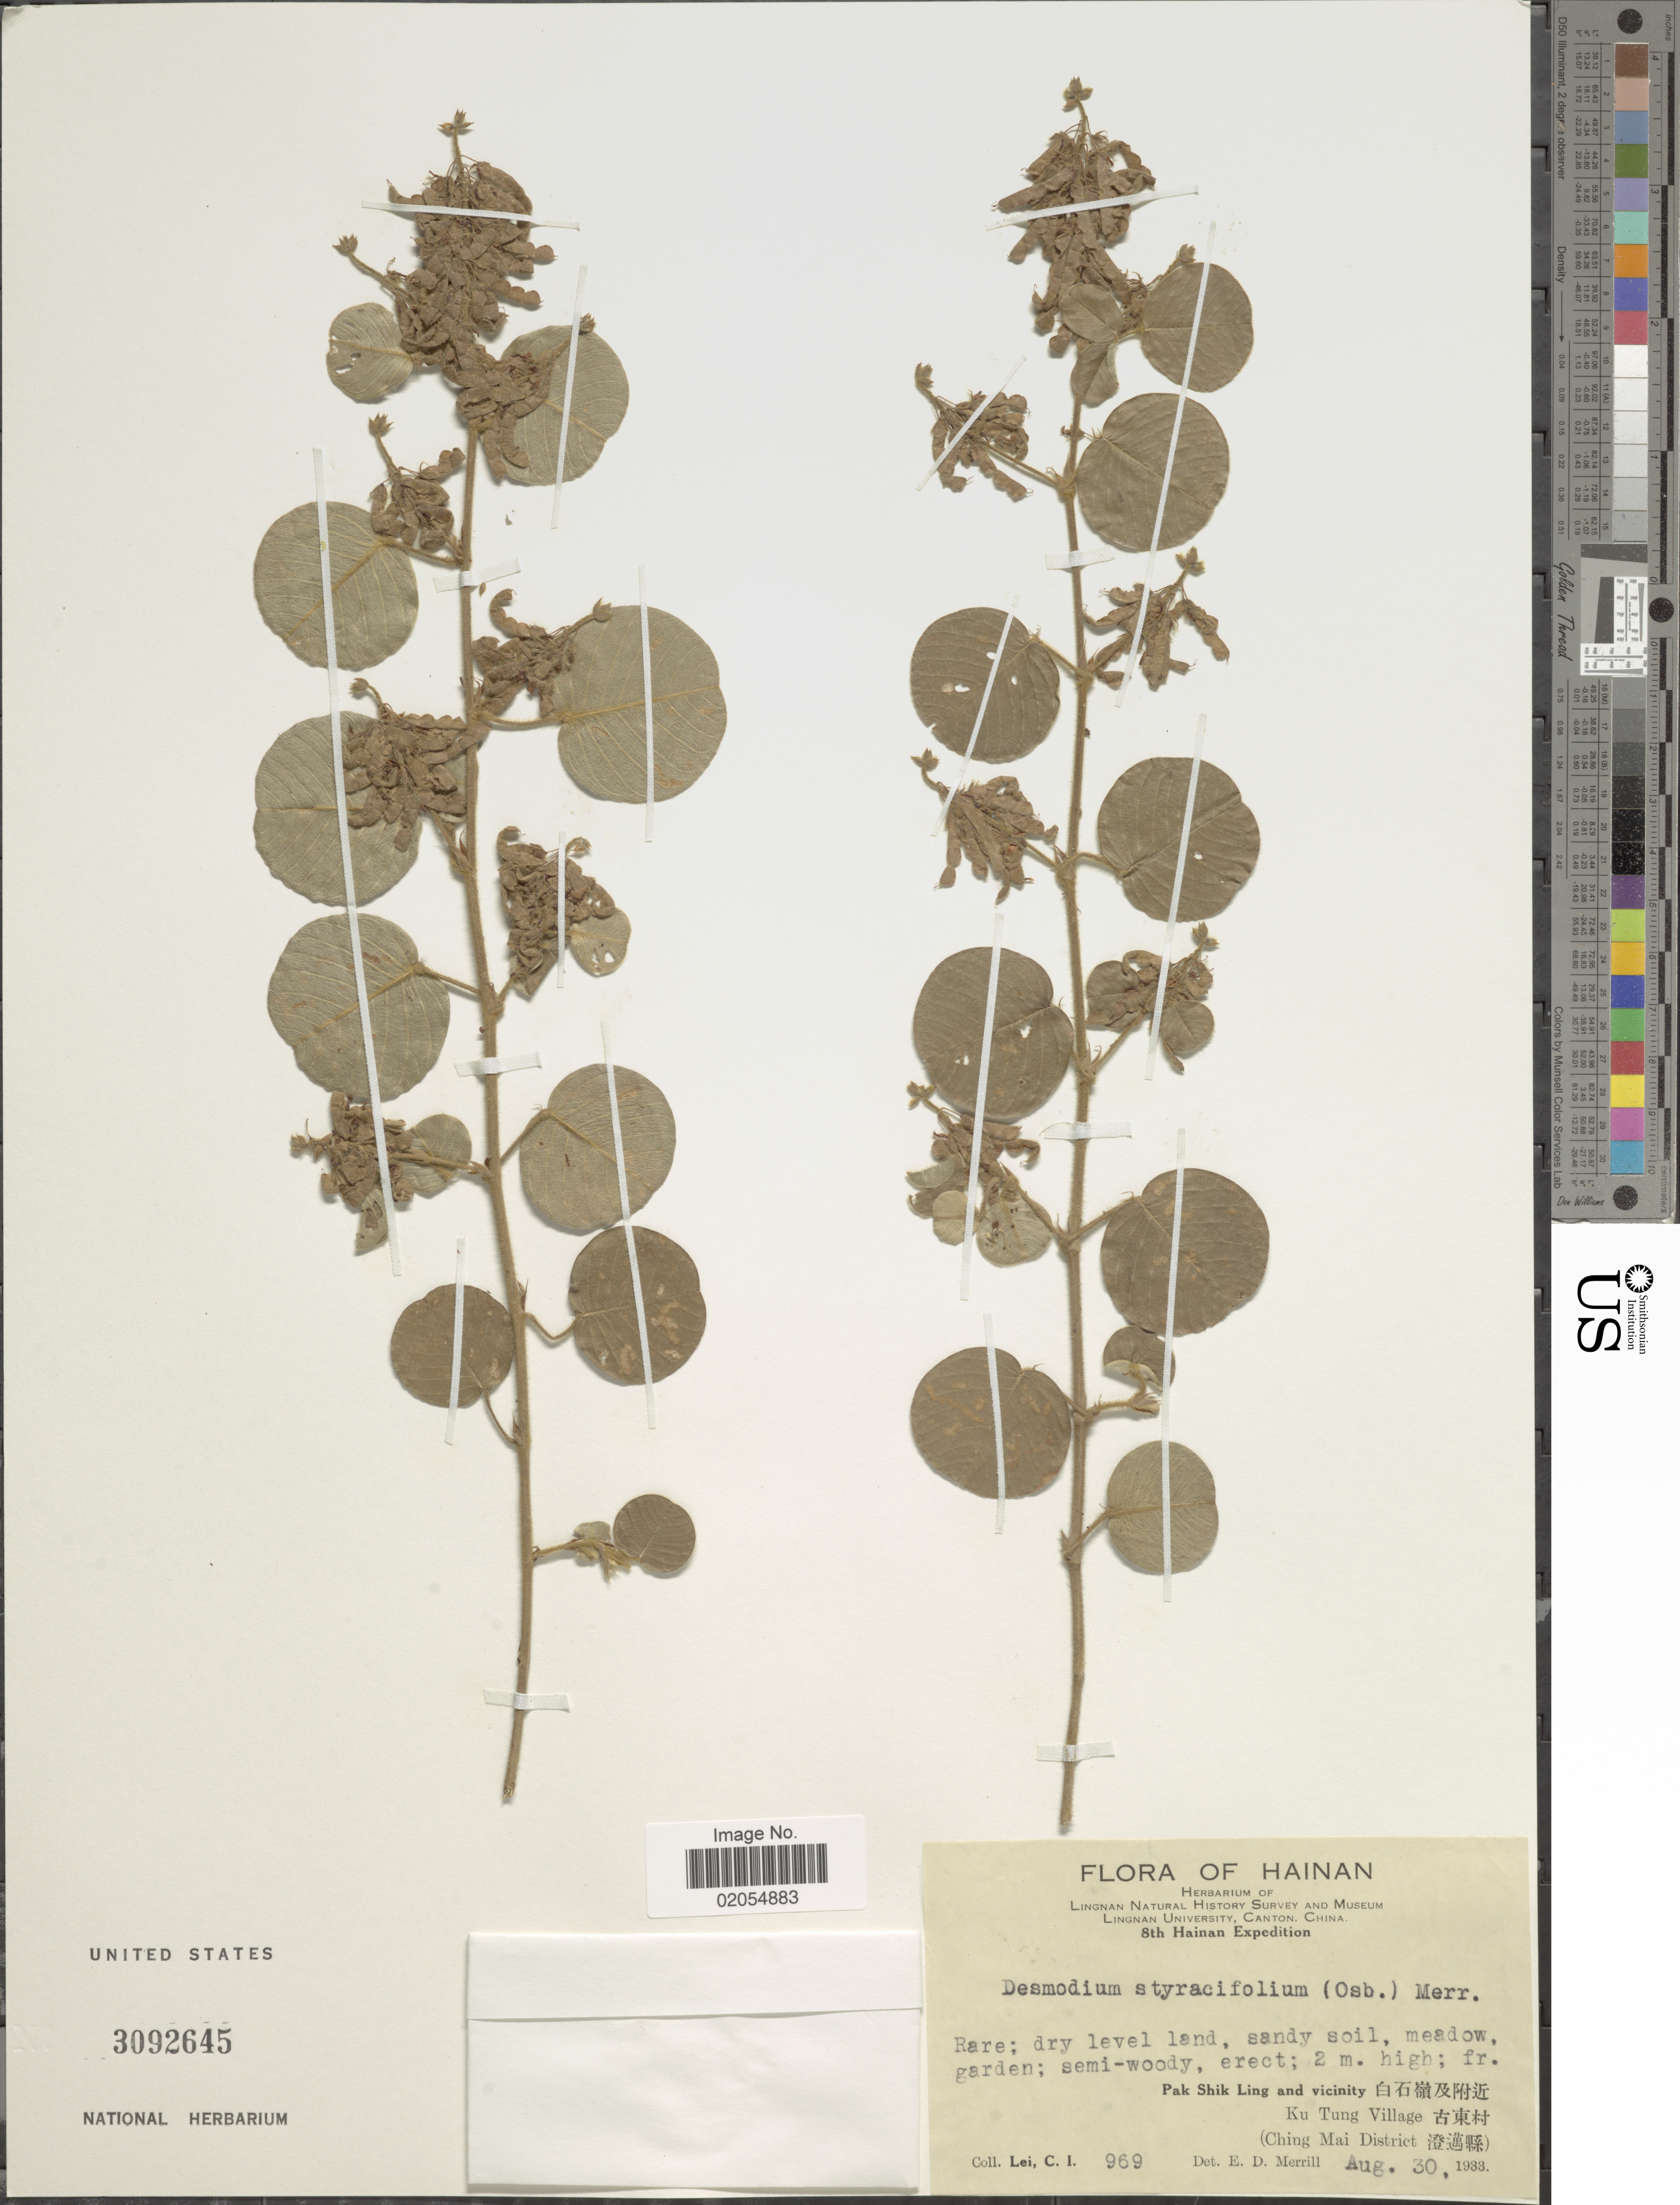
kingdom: Plantae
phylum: Tracheophyta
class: Magnoliopsida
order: Fabales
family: Fabaceae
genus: Grona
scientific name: Grona styracifolia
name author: (Osbeck) H. Ohashi & K. Ohashi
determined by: Strong, Mark T., (BOT), Smithsonian Institution - National Museum of Natural History (UNITED STATES)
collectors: C. I. Lei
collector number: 969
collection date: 1933-08-30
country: China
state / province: Hainan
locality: Pak Shik Ling and vicinity, Ku Tung Village, (Ching Mai District)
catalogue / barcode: US 3092645